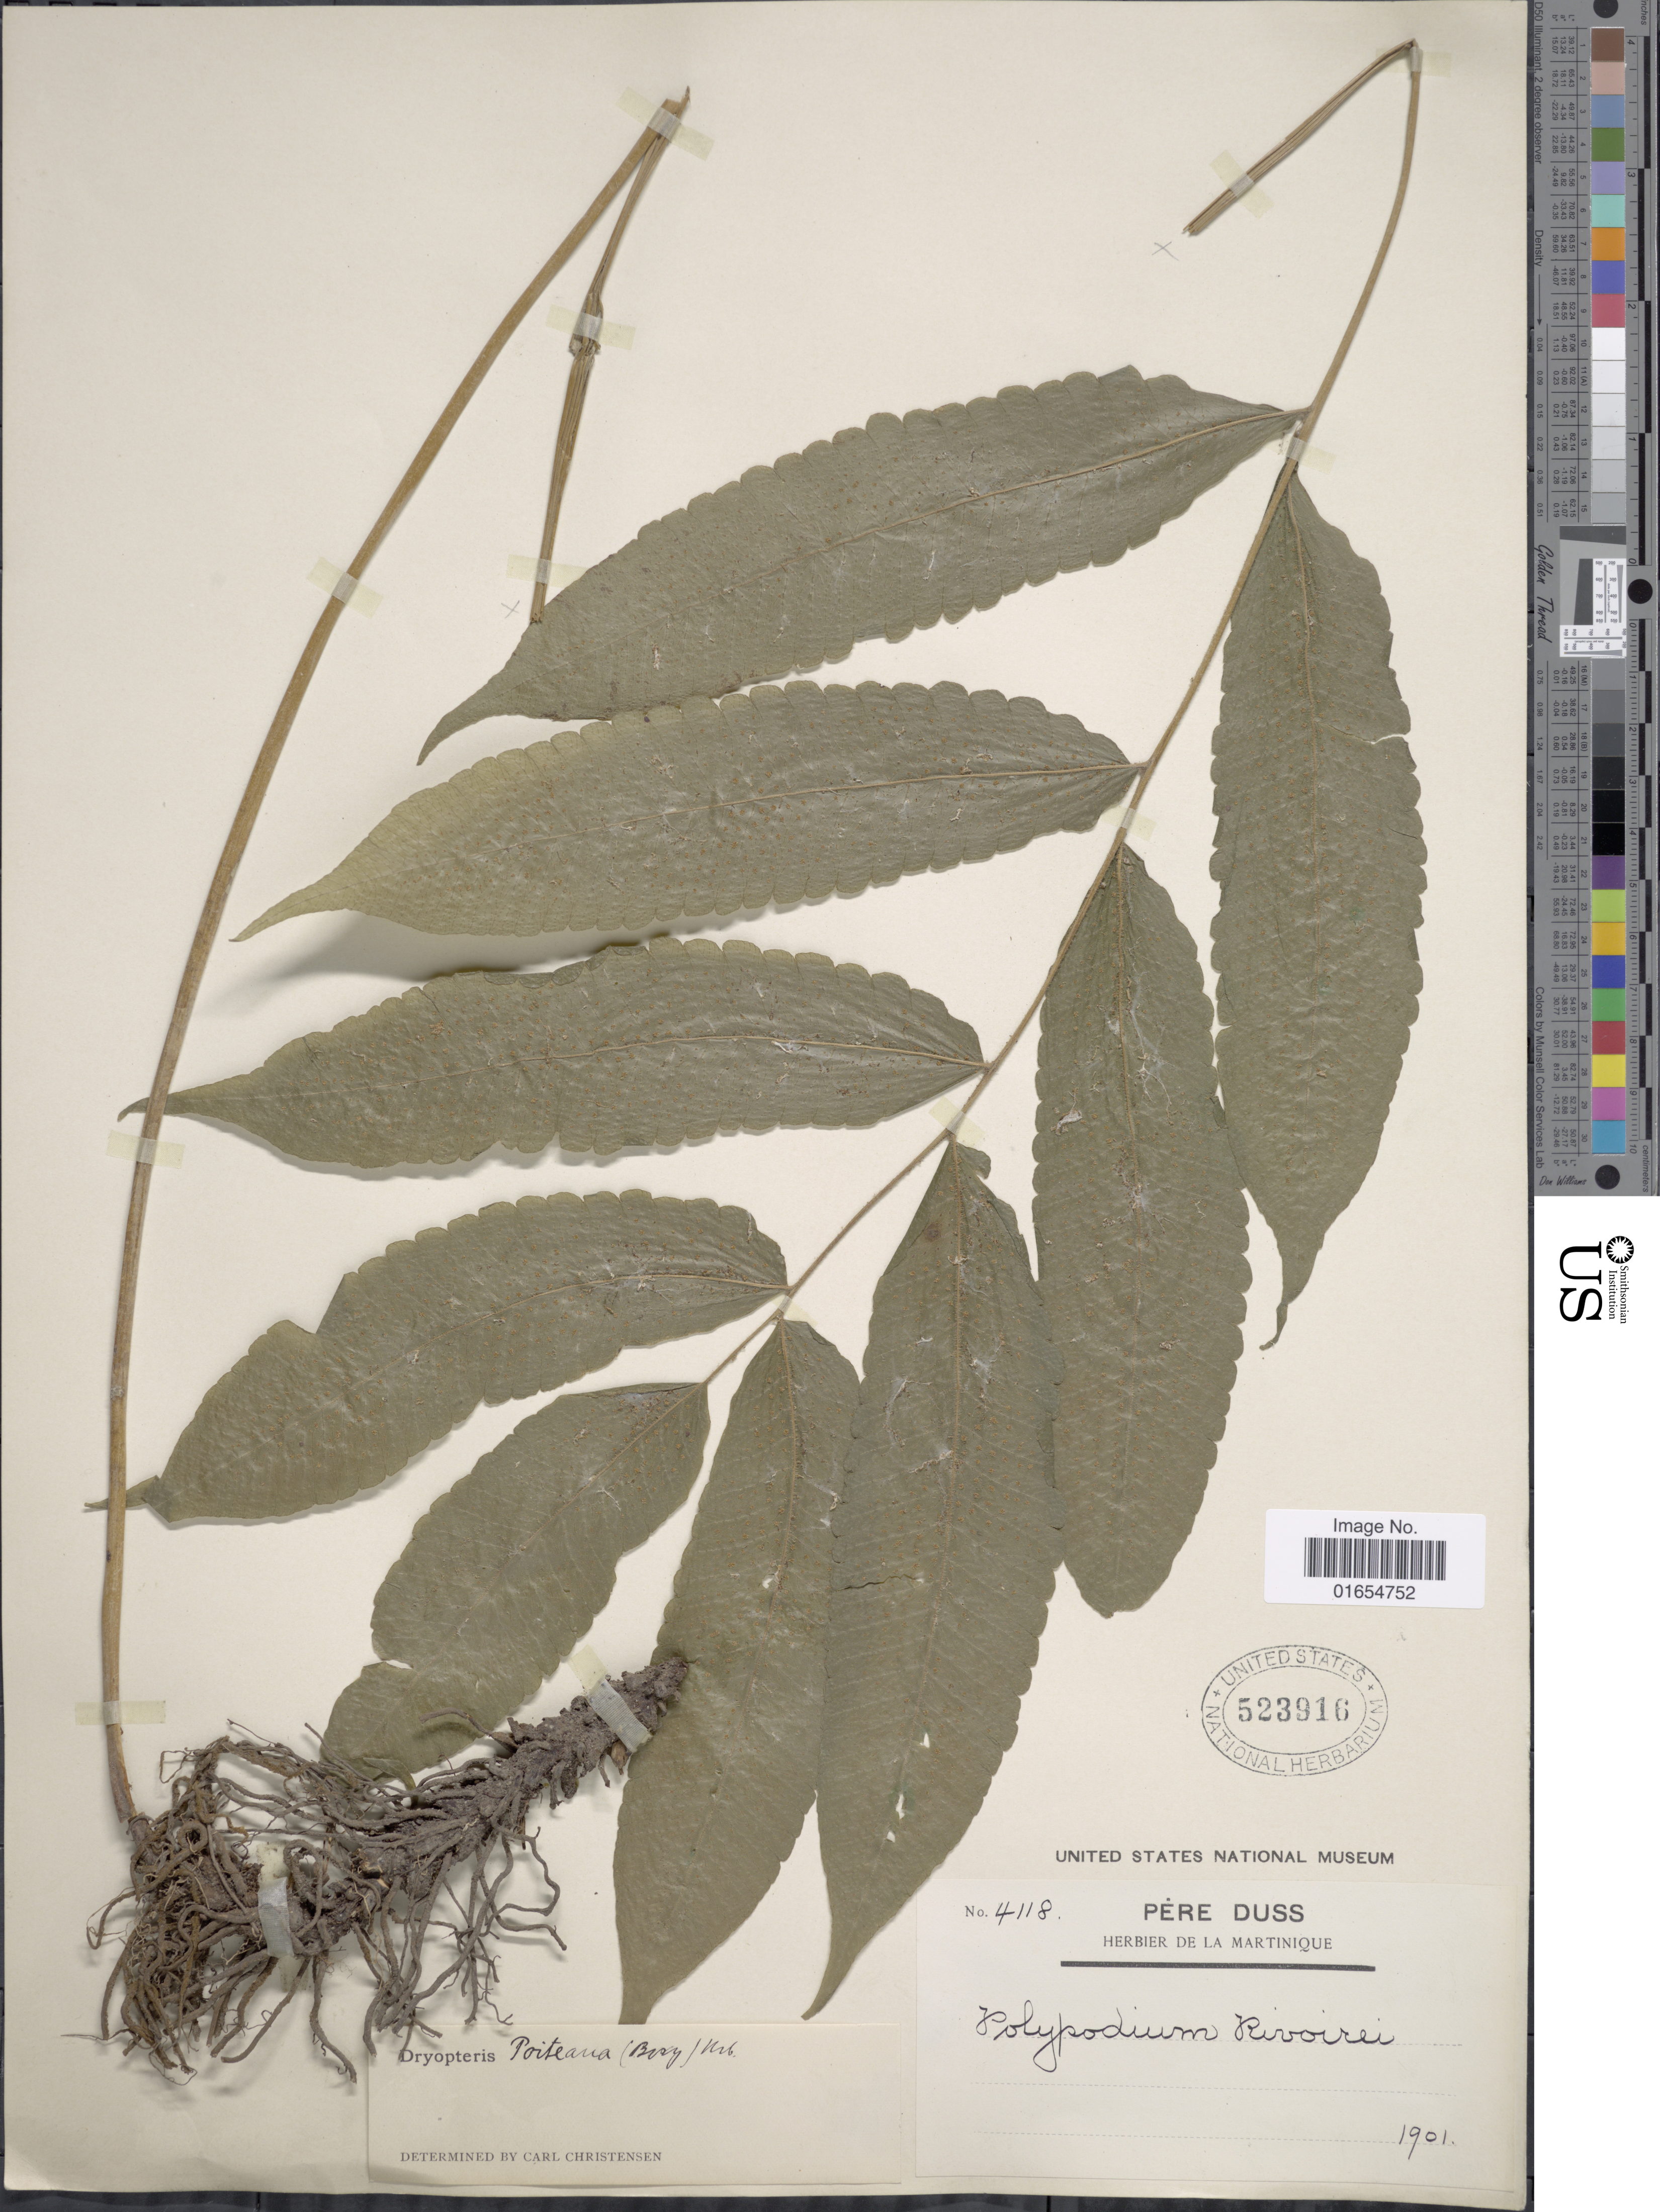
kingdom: Plantae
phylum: Tracheophyta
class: Polypodiopsida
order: Polypodiales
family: Thelypteridaceae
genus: Goniopteris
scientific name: Goniopteris poiteana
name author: (Bory) Ching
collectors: Père Duss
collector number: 4118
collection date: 1901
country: Martinique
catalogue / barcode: US 523916